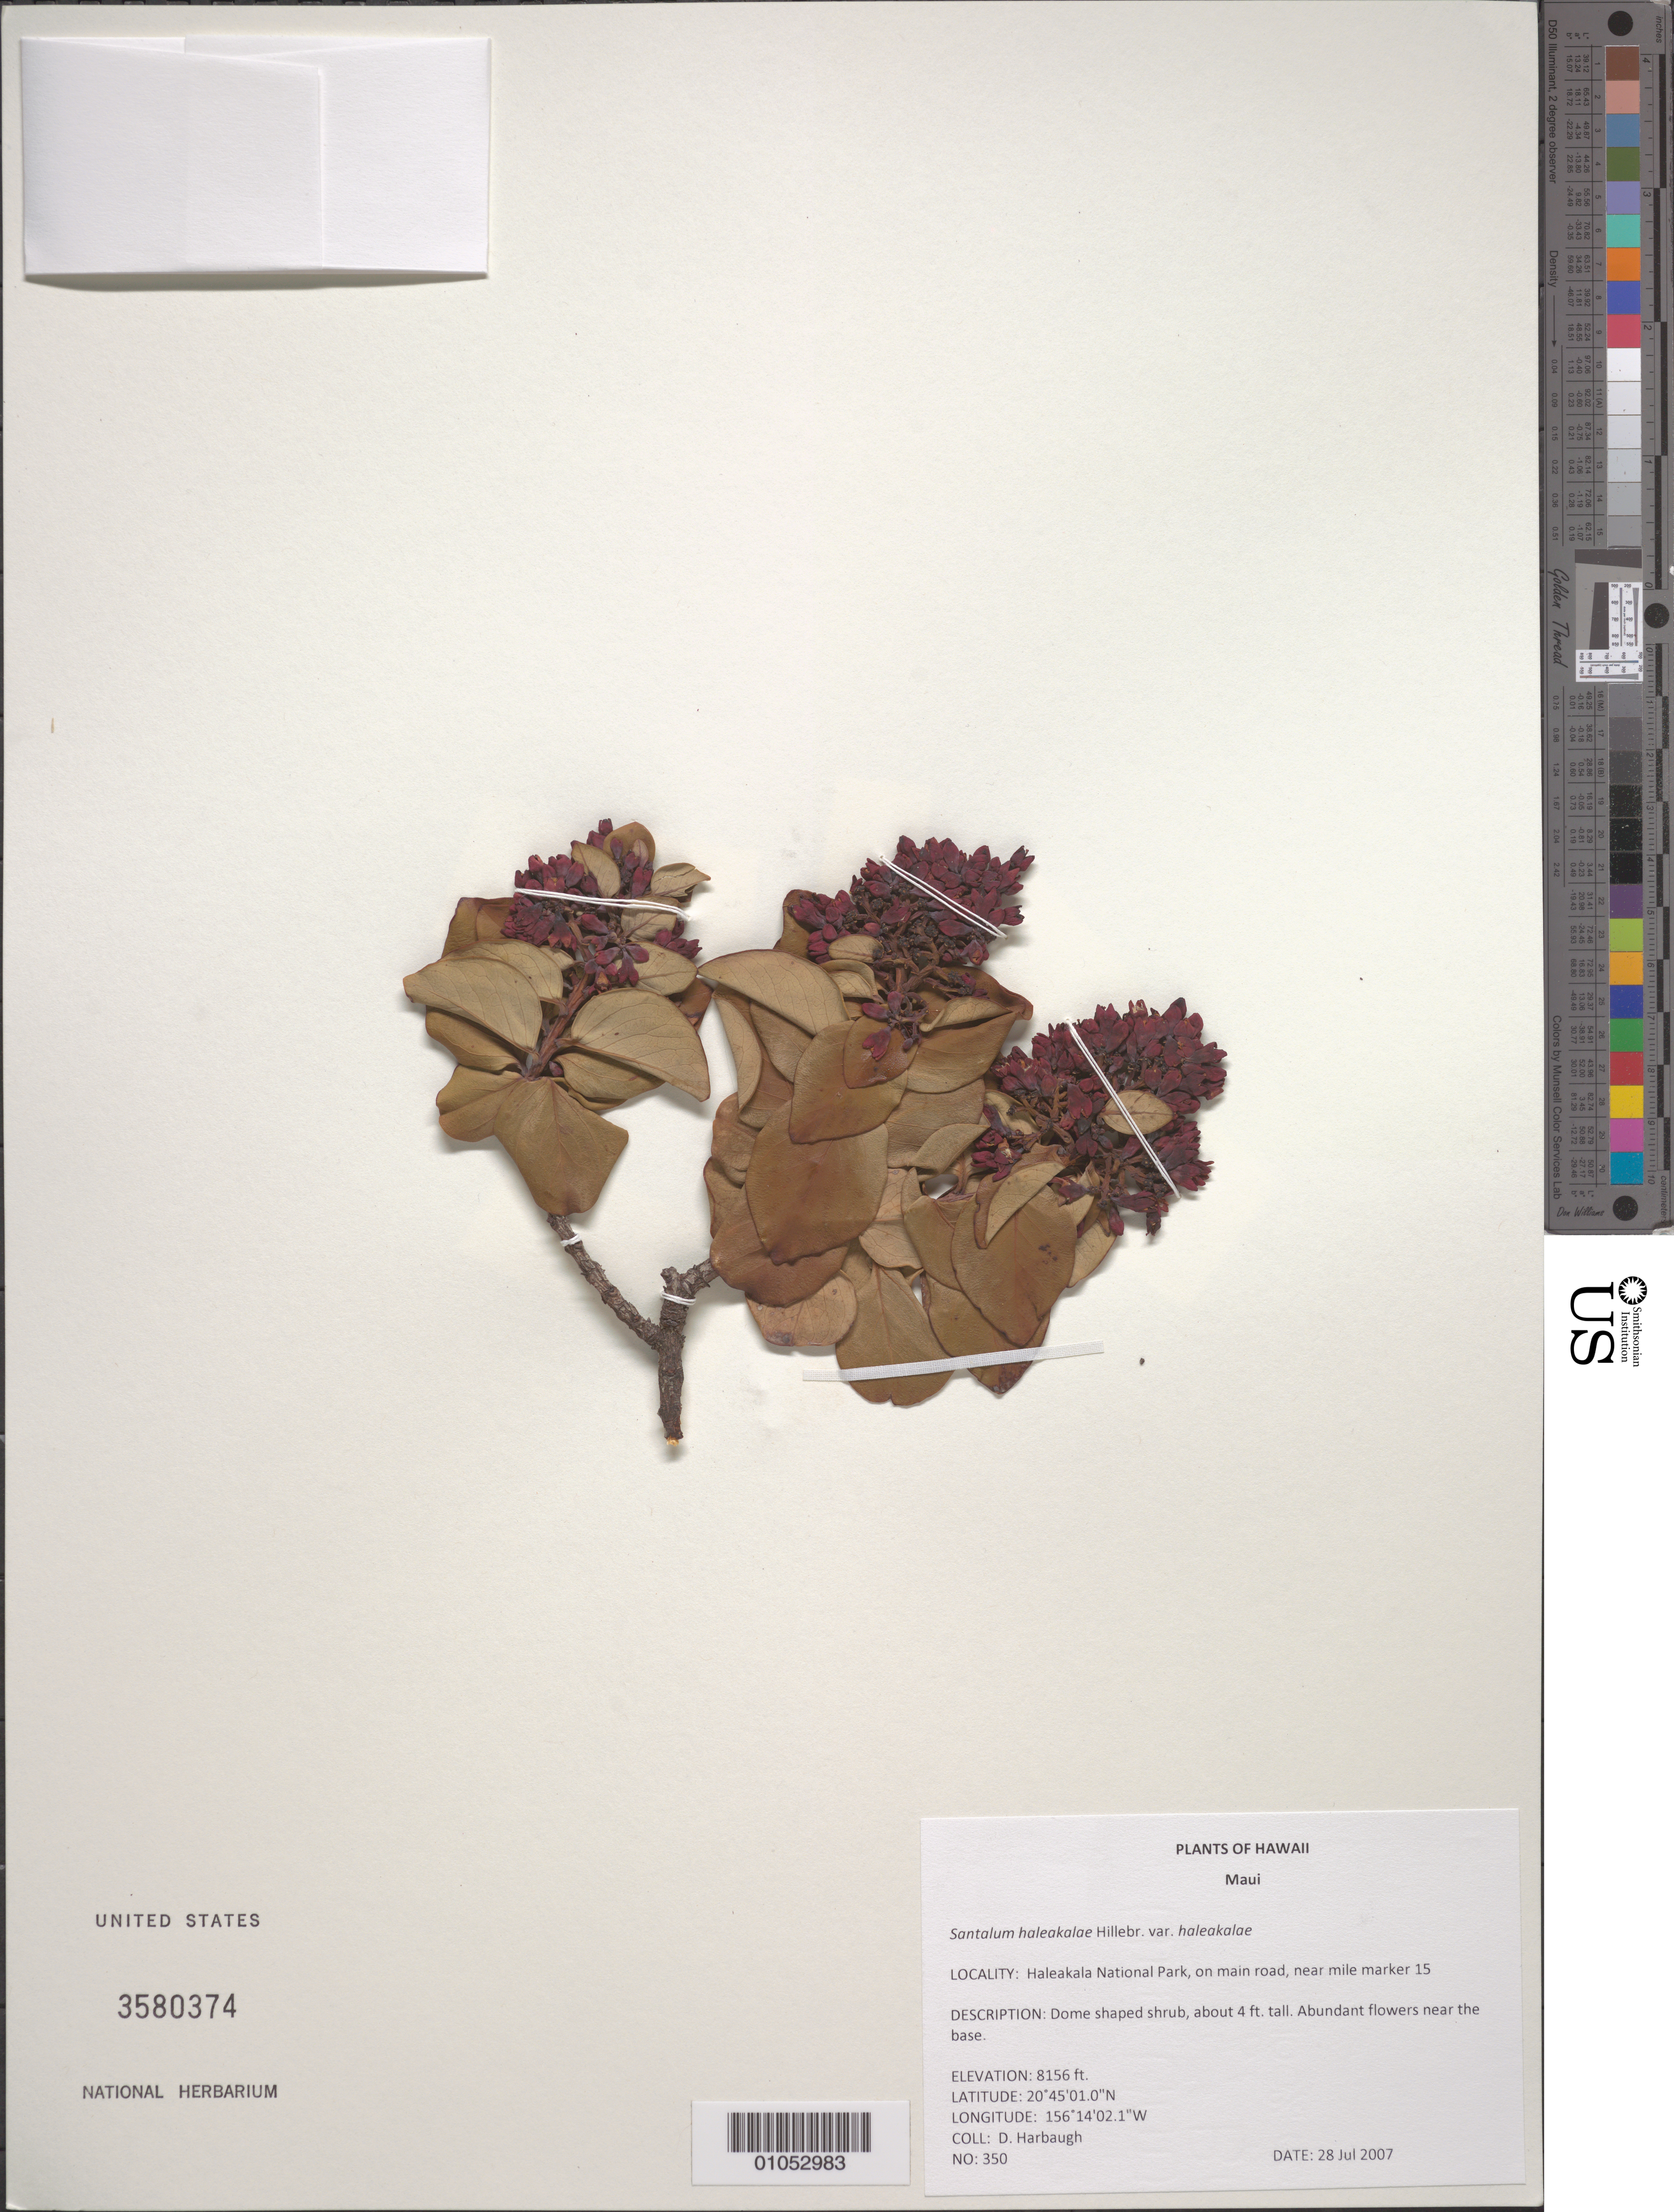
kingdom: Plantae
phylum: Tracheophyta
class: Magnoliopsida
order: Santalales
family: Santalaceae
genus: Santalum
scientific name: Santalum haleakalae var. haleakalae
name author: Hillebr.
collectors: D. Harbaugh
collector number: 350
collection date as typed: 28 Jul 2007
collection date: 2007-07-28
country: United States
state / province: Hawaii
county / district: Maui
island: Maui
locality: Haleakala National Park, on main road, near mile marker 15.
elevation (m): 2486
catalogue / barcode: US 3580374